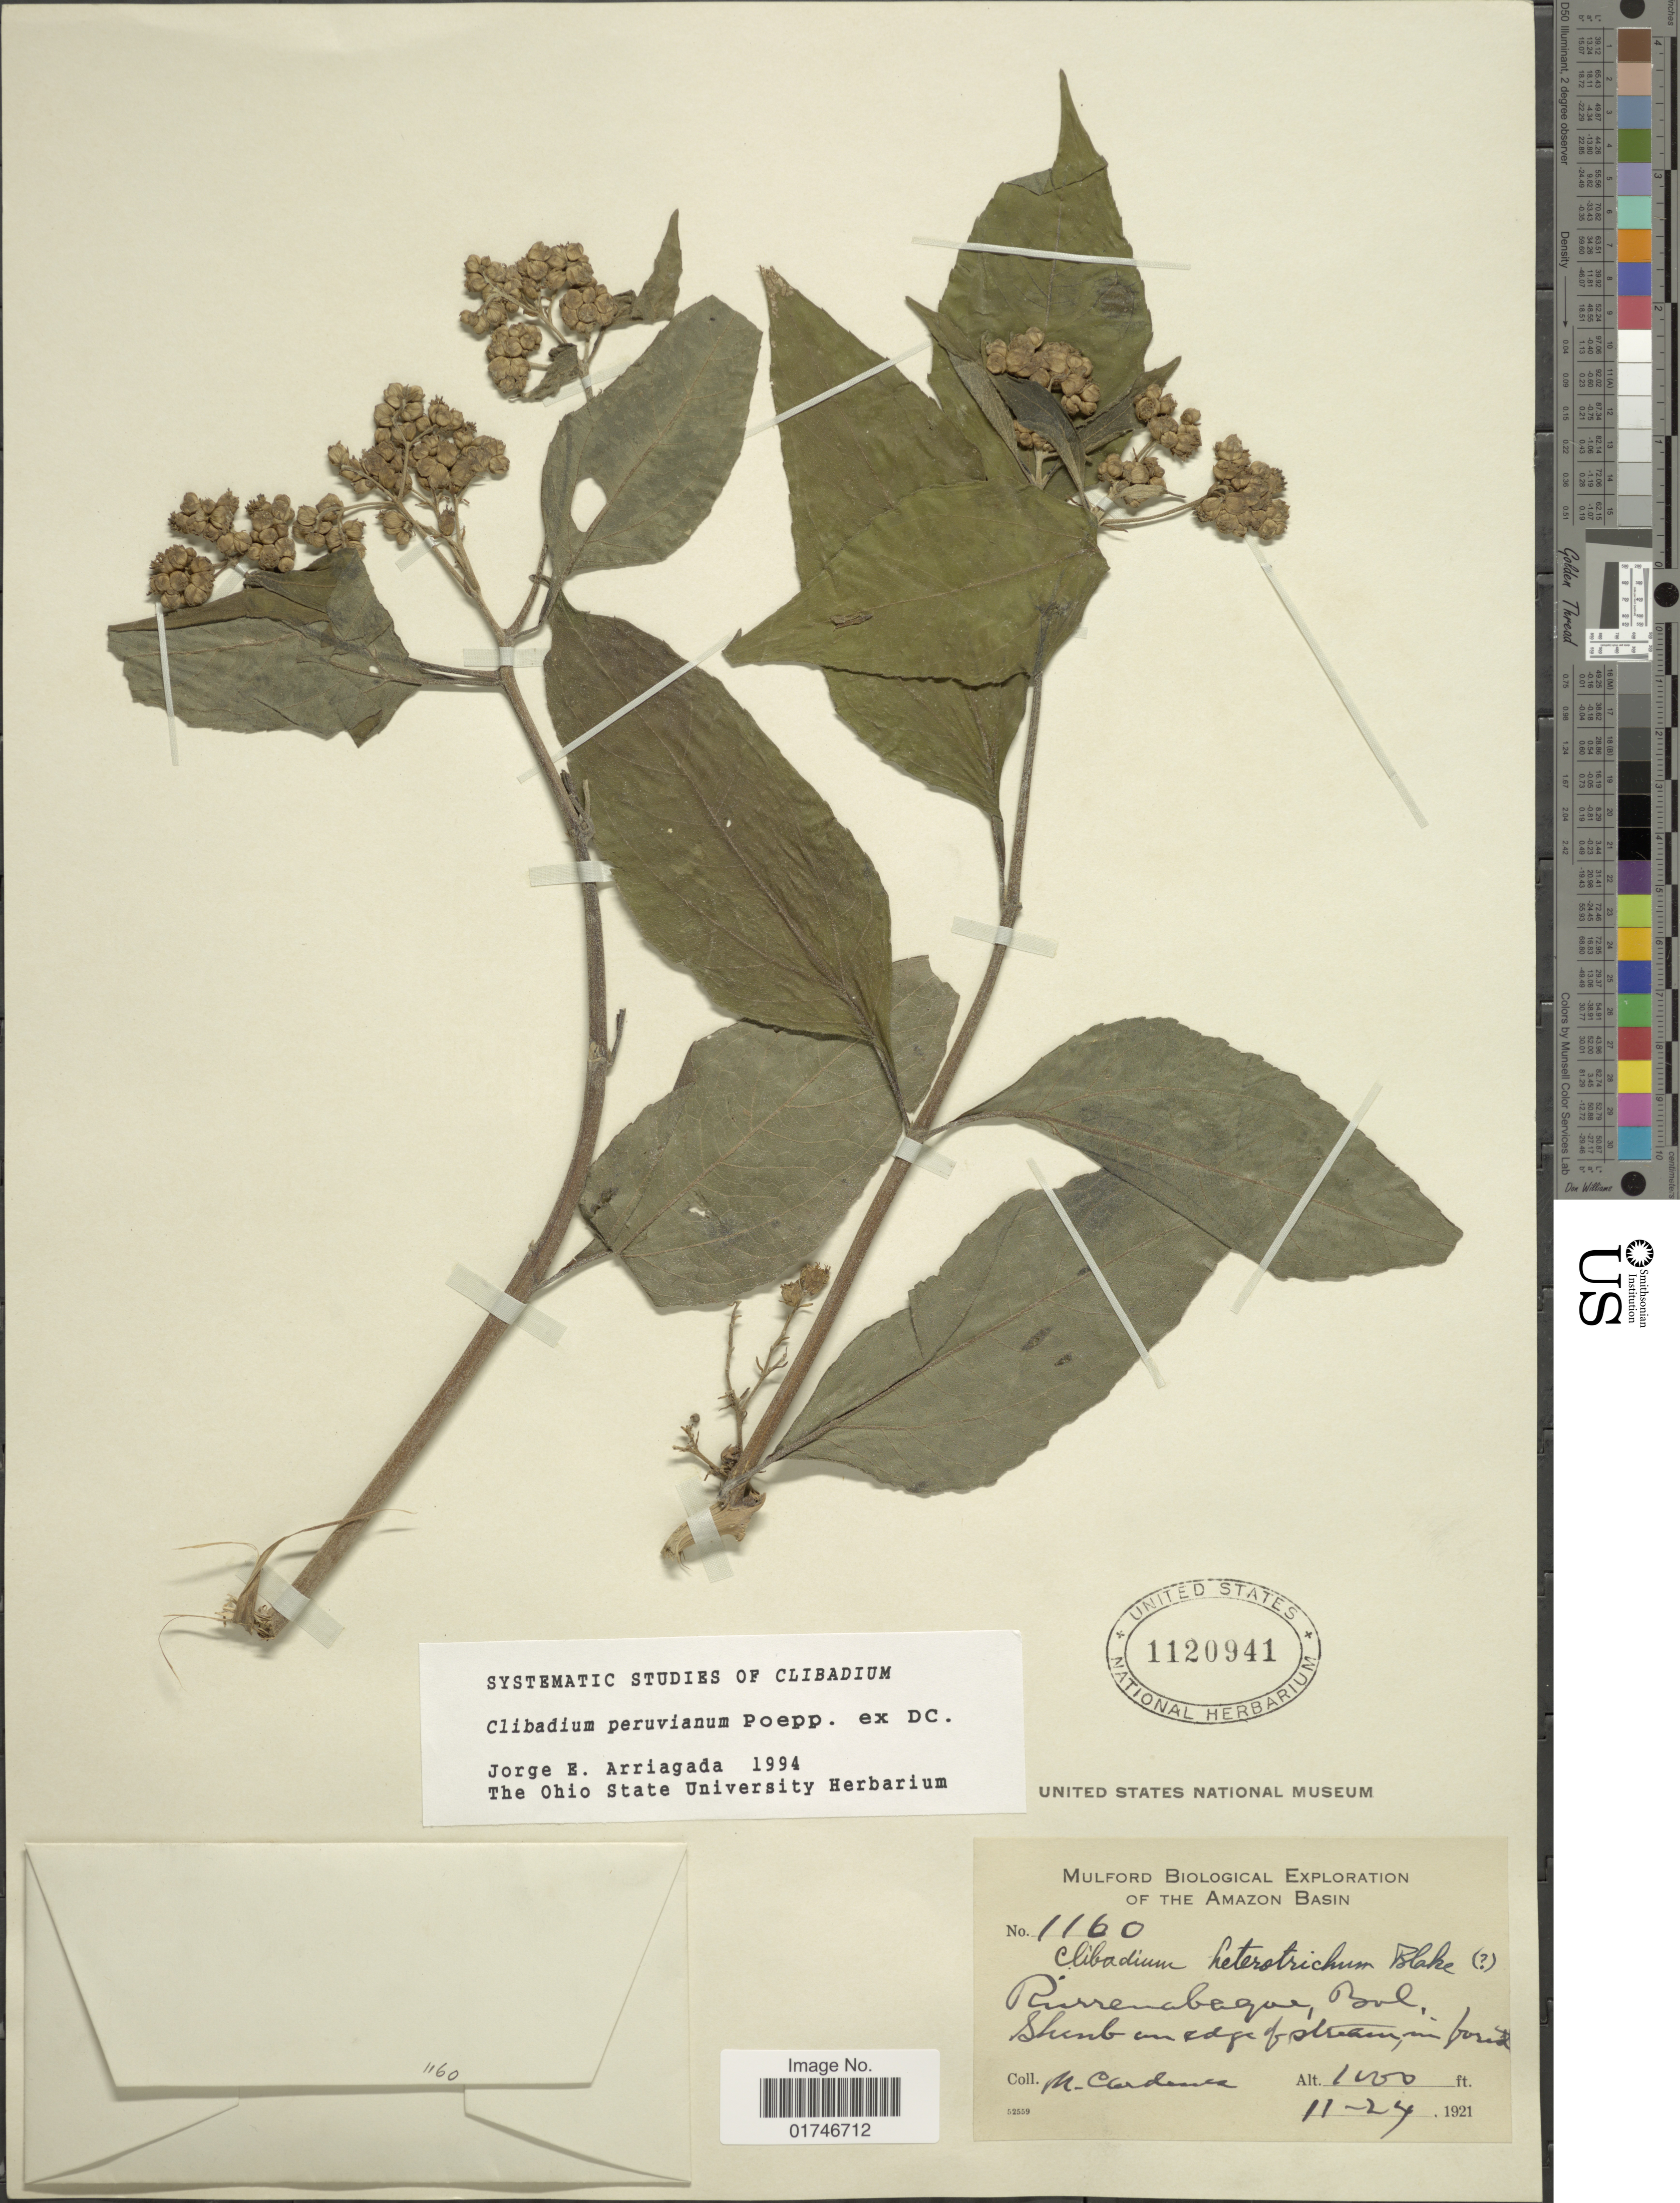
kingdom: Plantae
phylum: Tracheophyta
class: Magnoliopsida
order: Asterales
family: Asteraceae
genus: Clibadium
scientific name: Clibadium peruvianum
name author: Poepp.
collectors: M. Cárdenas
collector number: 1160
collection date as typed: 11-24, 1921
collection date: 1921-11-24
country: Bolivia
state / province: Beni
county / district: José Ballivián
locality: Rurrenabaque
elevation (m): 305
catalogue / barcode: US 1120941